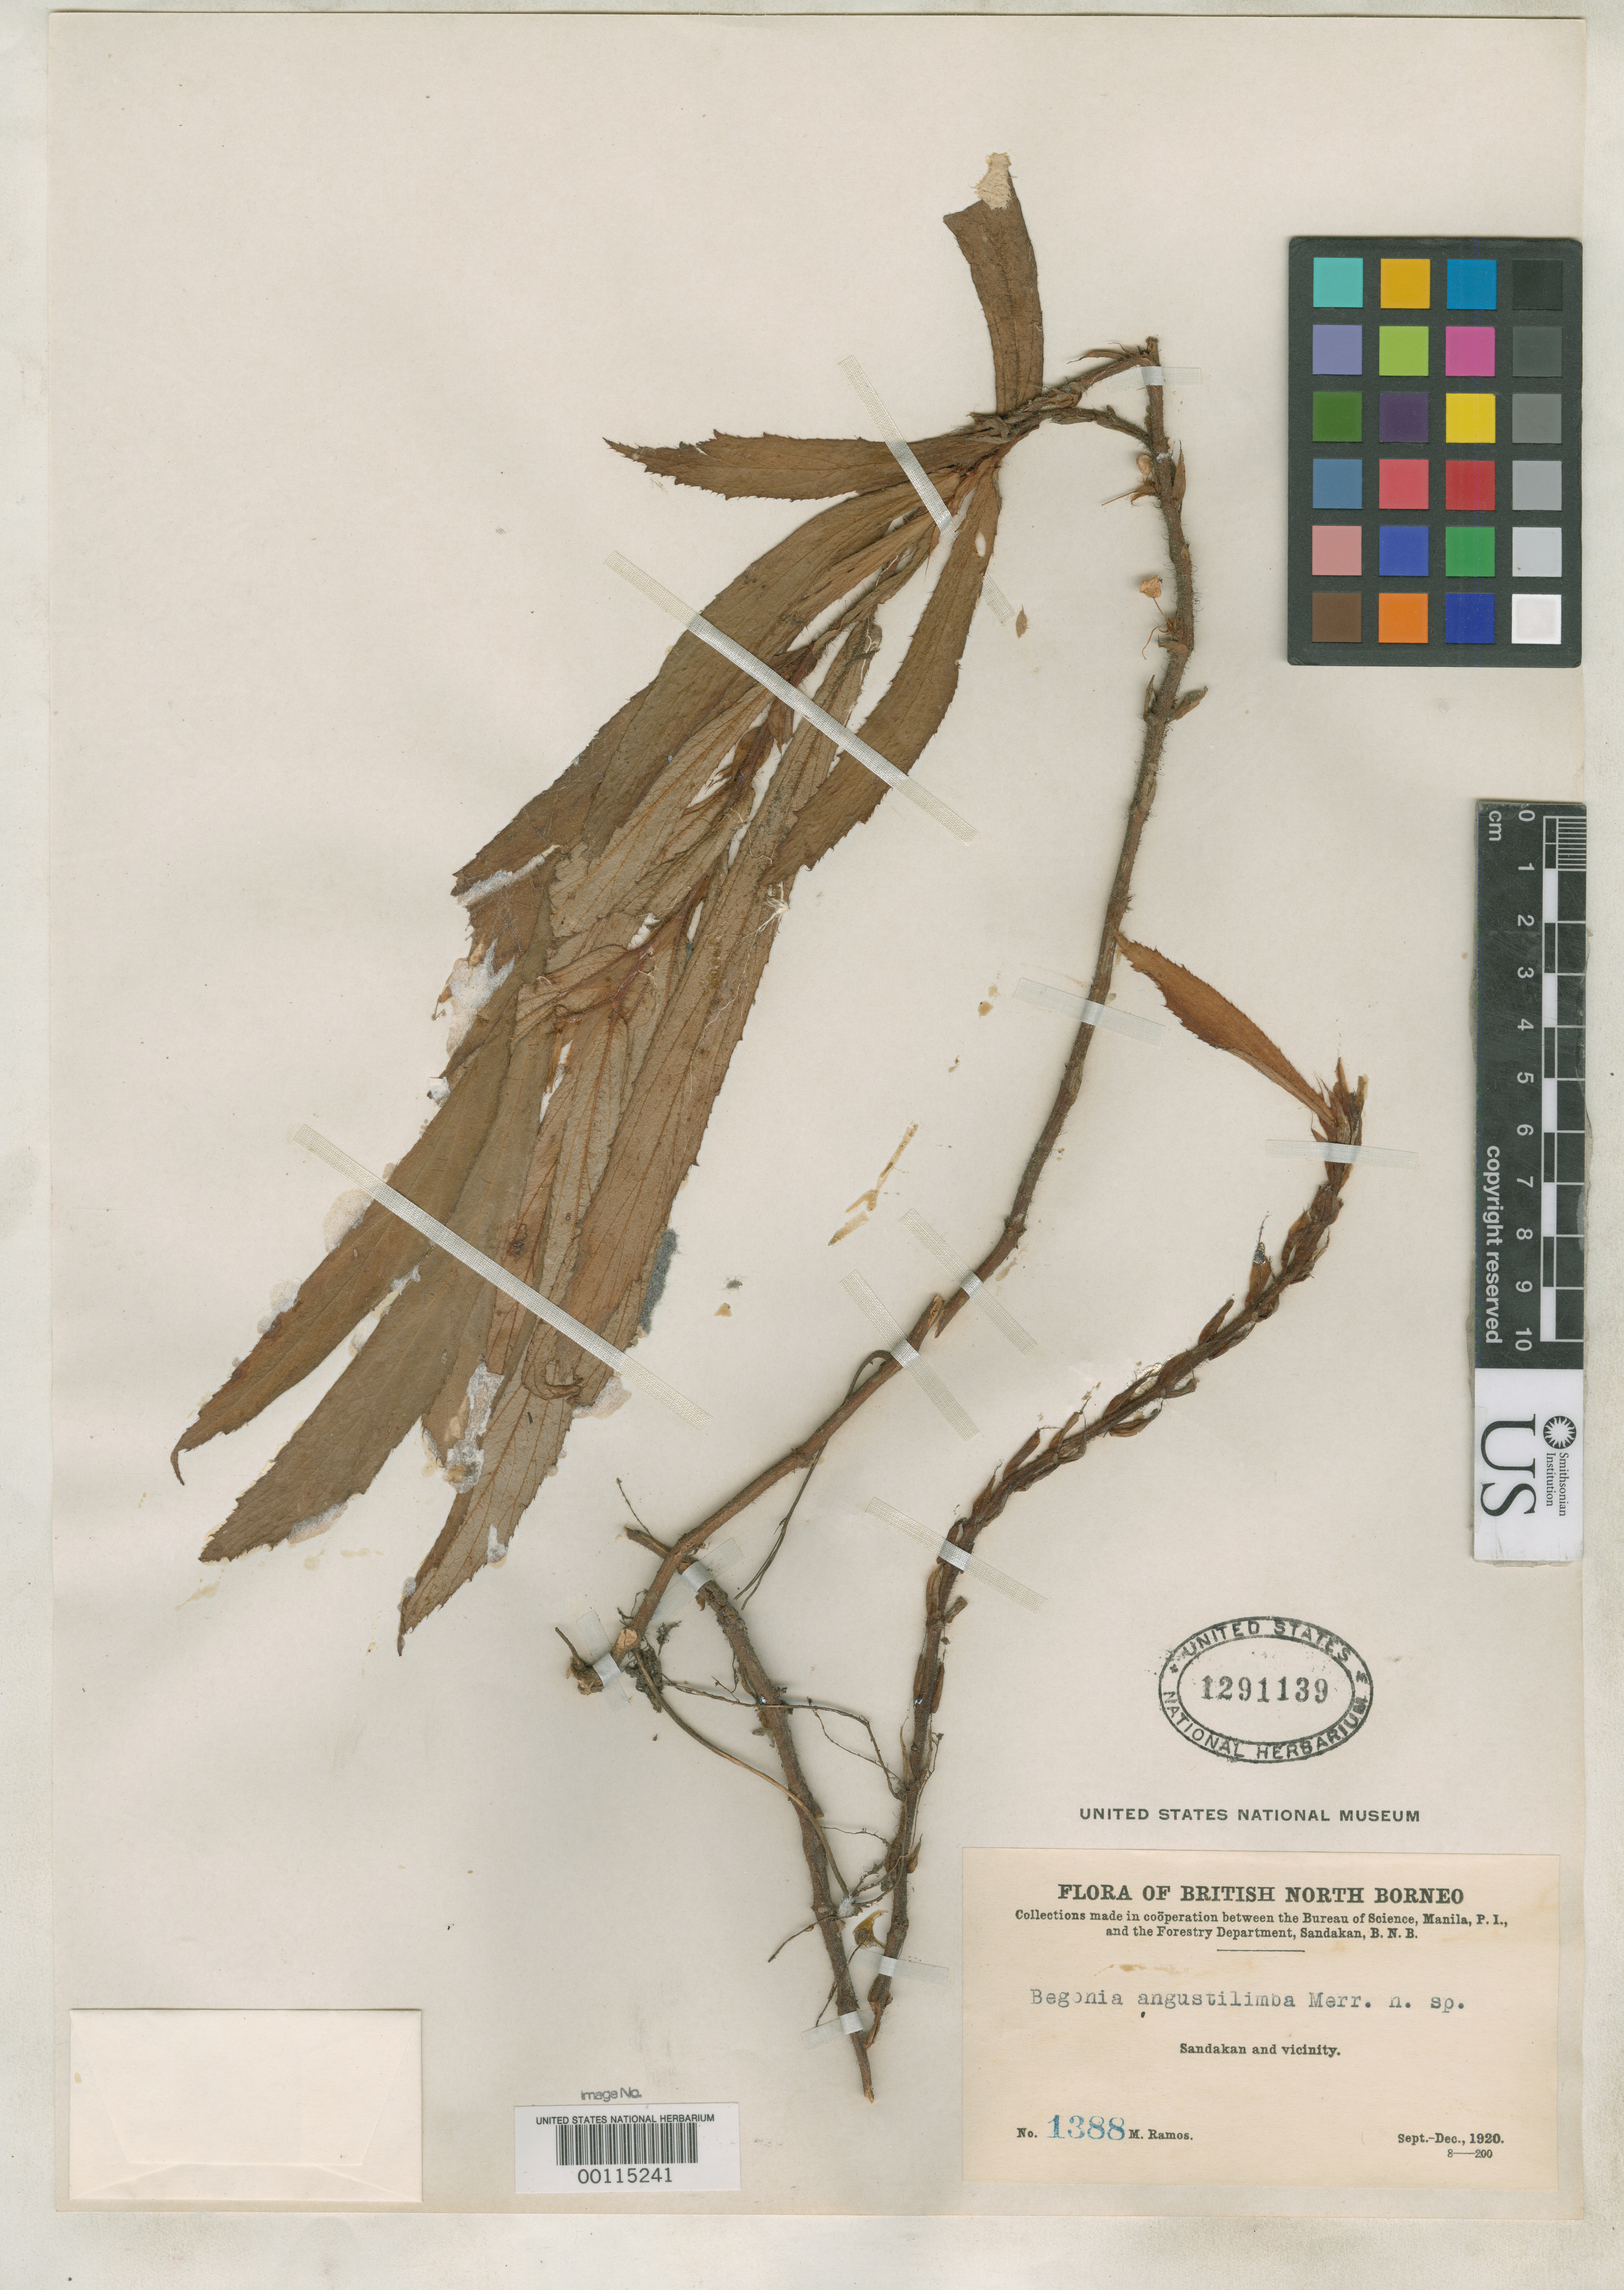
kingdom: Plantae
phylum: Tracheophyta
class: Magnoliopsida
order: Cucurbitales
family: Begoniaceae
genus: Begonia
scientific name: Begonia angustilimba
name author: Merr.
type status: Isotype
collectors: M. Ramos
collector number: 1388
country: Malaysia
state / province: Sabah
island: Borneo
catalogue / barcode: US 1291139